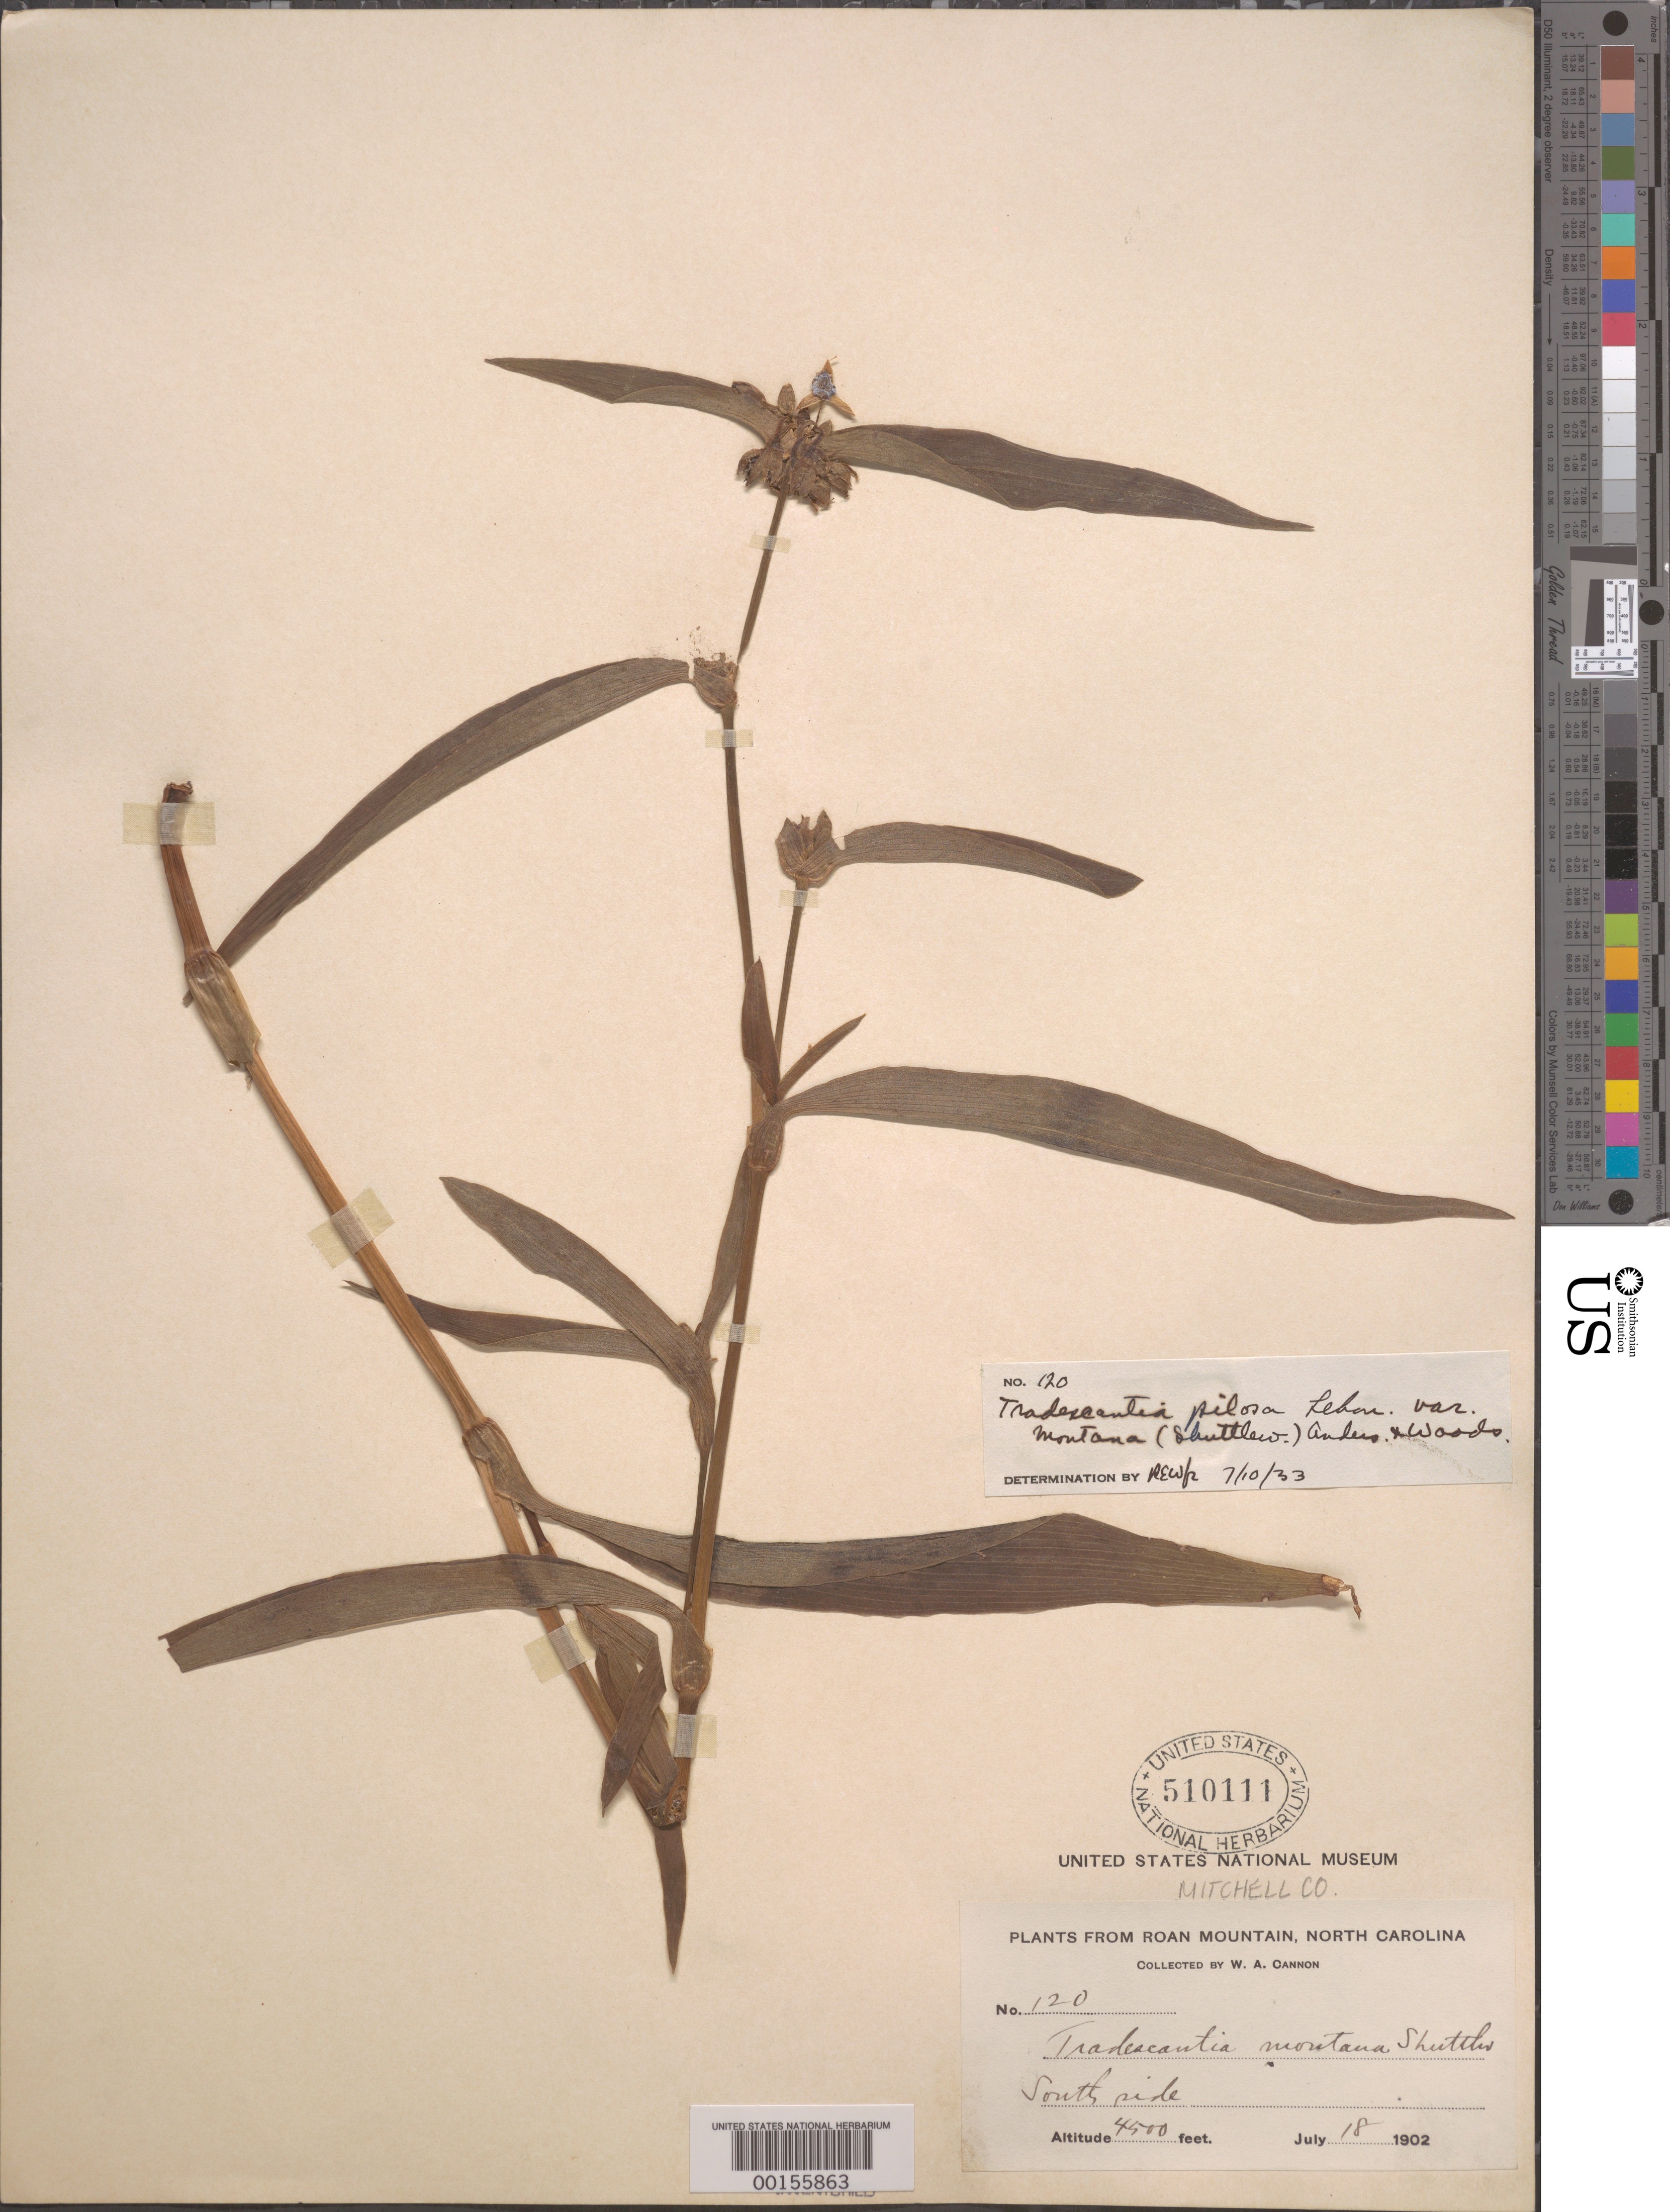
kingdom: Plantae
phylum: Tracheophyta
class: Liliopsida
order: Commelinales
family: Commelinaceae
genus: Tradescantia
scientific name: Tradescantia subaspera var. montana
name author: (Shuttlew. ex Small & Vail) E.S. Anderson & Woodson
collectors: W. Cannon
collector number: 120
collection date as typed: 18 Jul 1902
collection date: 1902-07-18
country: United States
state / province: North Carolina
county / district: Mitchell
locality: Roan mountain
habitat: Slope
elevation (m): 1373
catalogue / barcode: US 510111